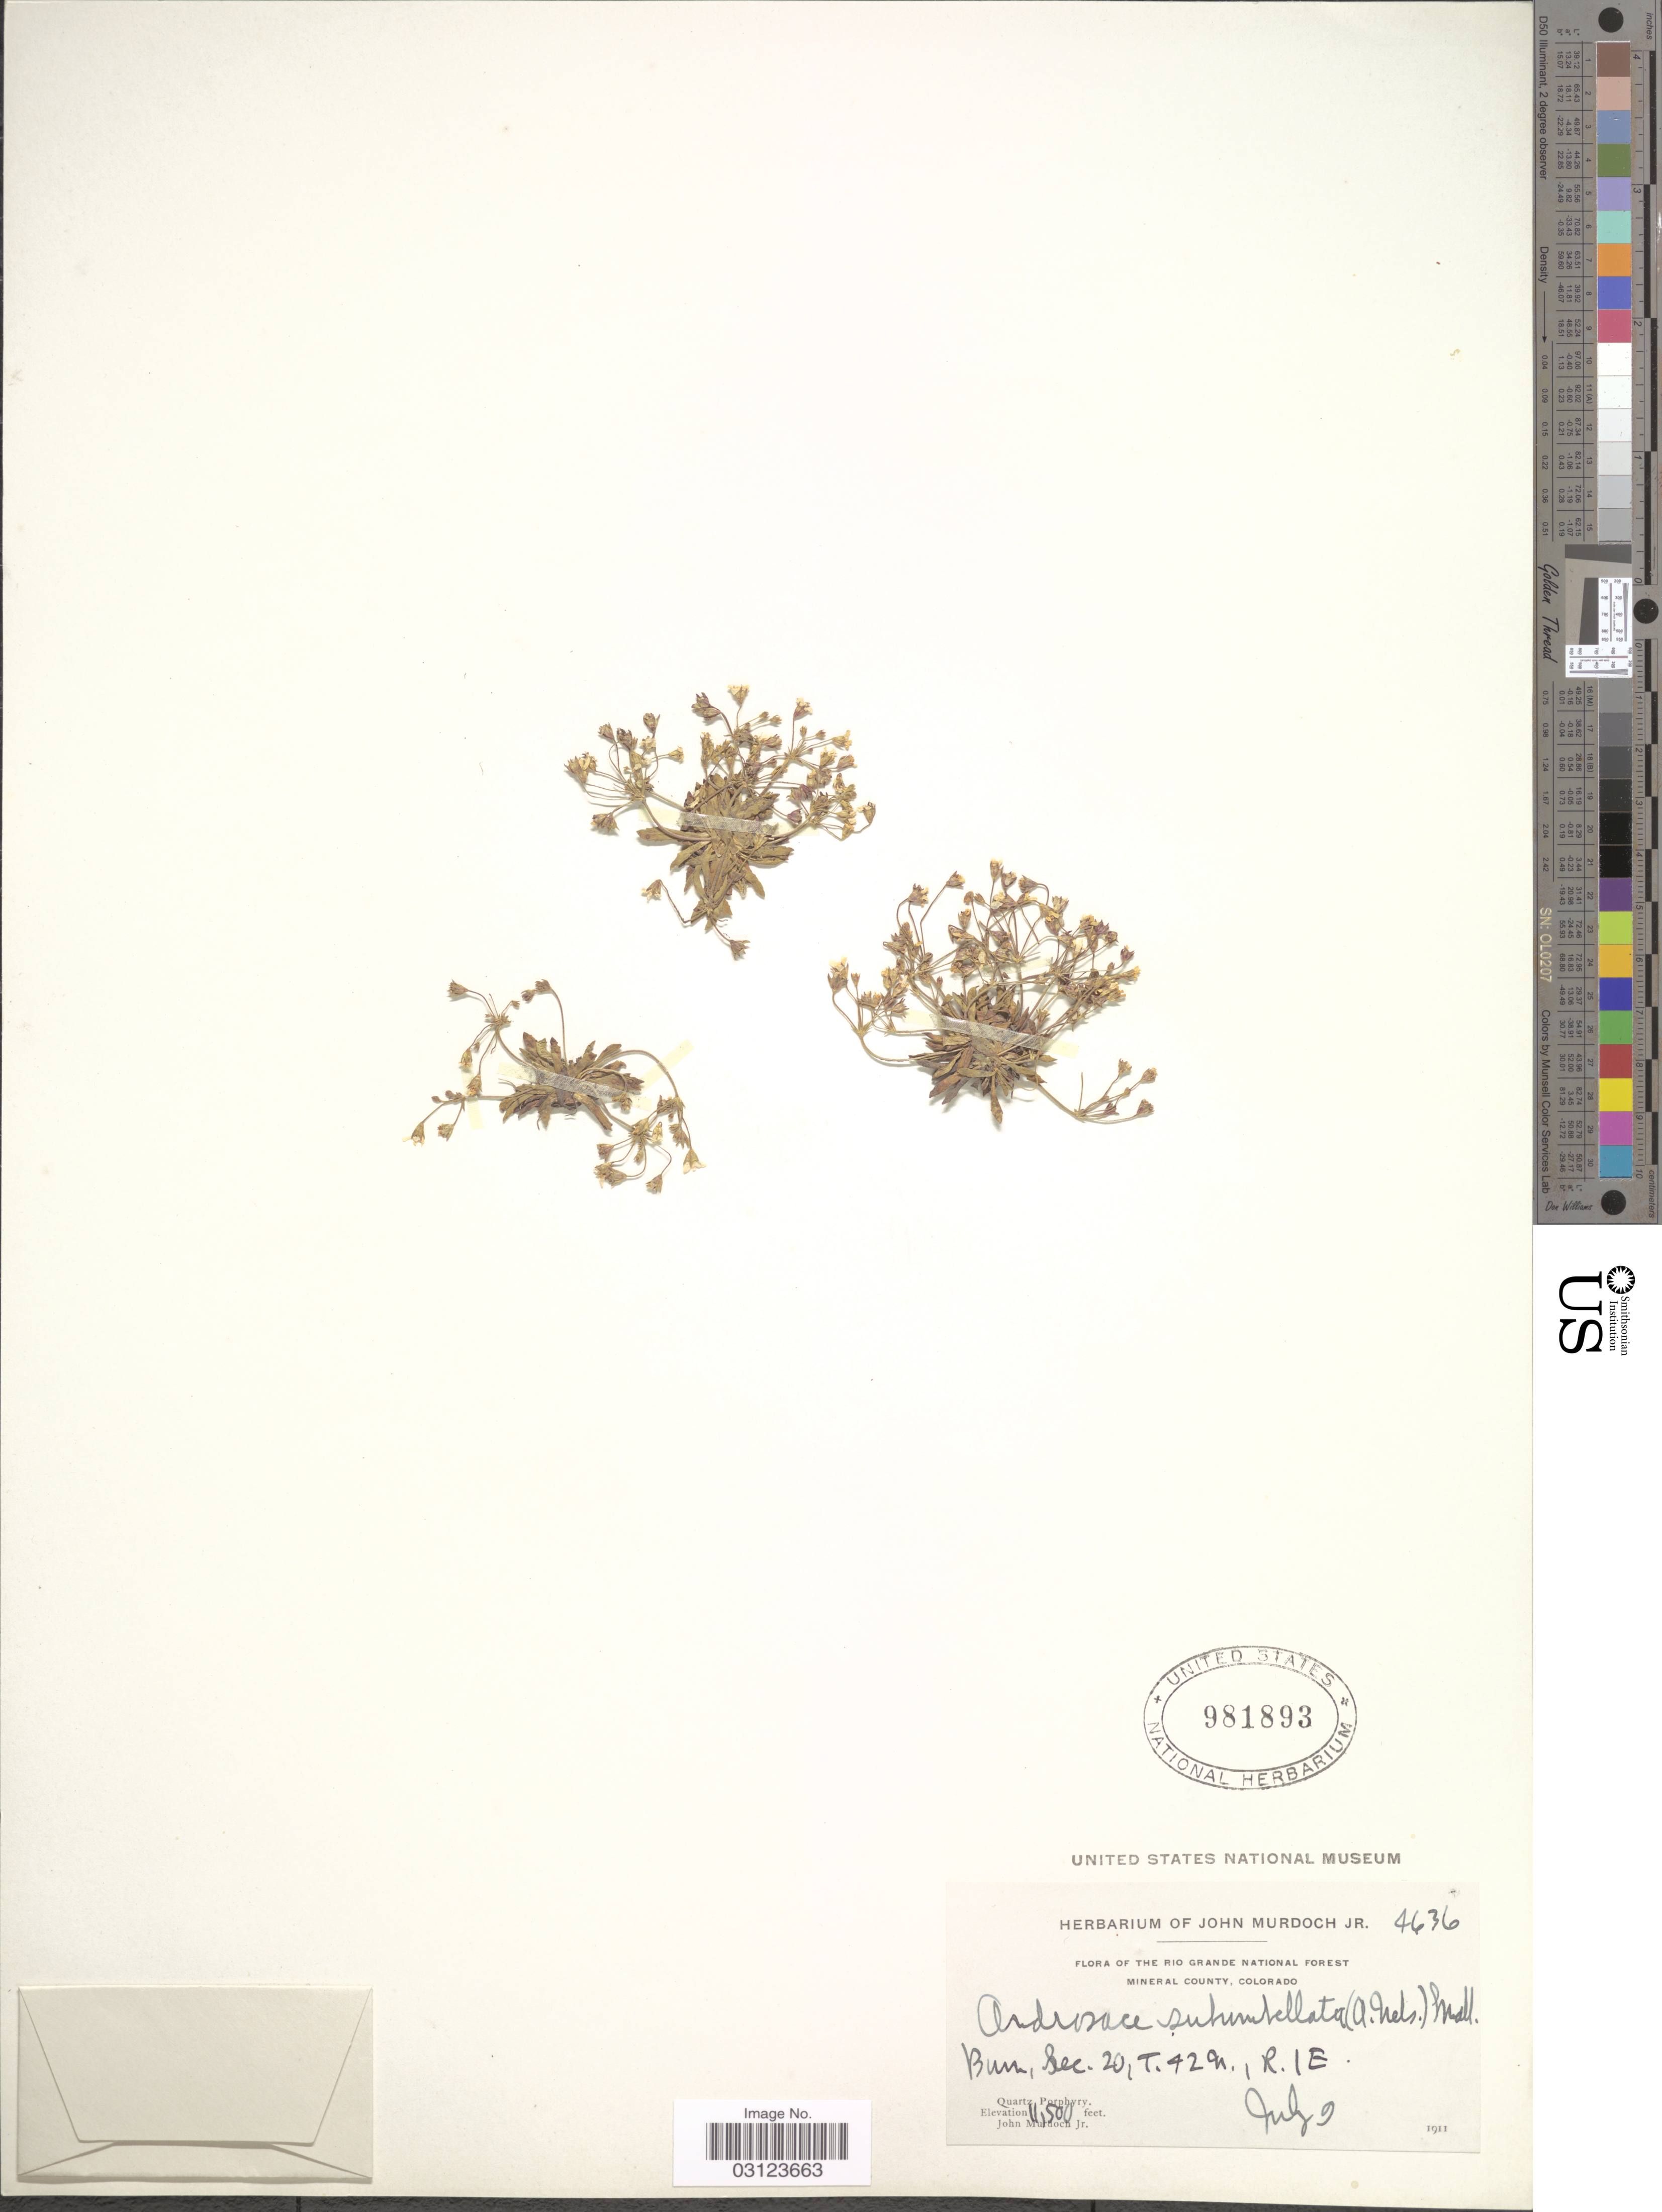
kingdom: Plantae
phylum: Tracheophyta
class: Magnoliopsida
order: Ericales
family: Primulaceae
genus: Androsace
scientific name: Androsace septentrionalis subsp. subumbellata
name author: (A. Nelson) G.T. Robbins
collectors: J. Murdoch Jr.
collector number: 4636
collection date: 1911-07-09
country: United States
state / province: Colorado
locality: Rio Grande National Forest. Mineral County. Burn, Sec. 20, T. 42 N., R. 1 E. Quartz Porphyry.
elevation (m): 1372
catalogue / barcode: US 981893